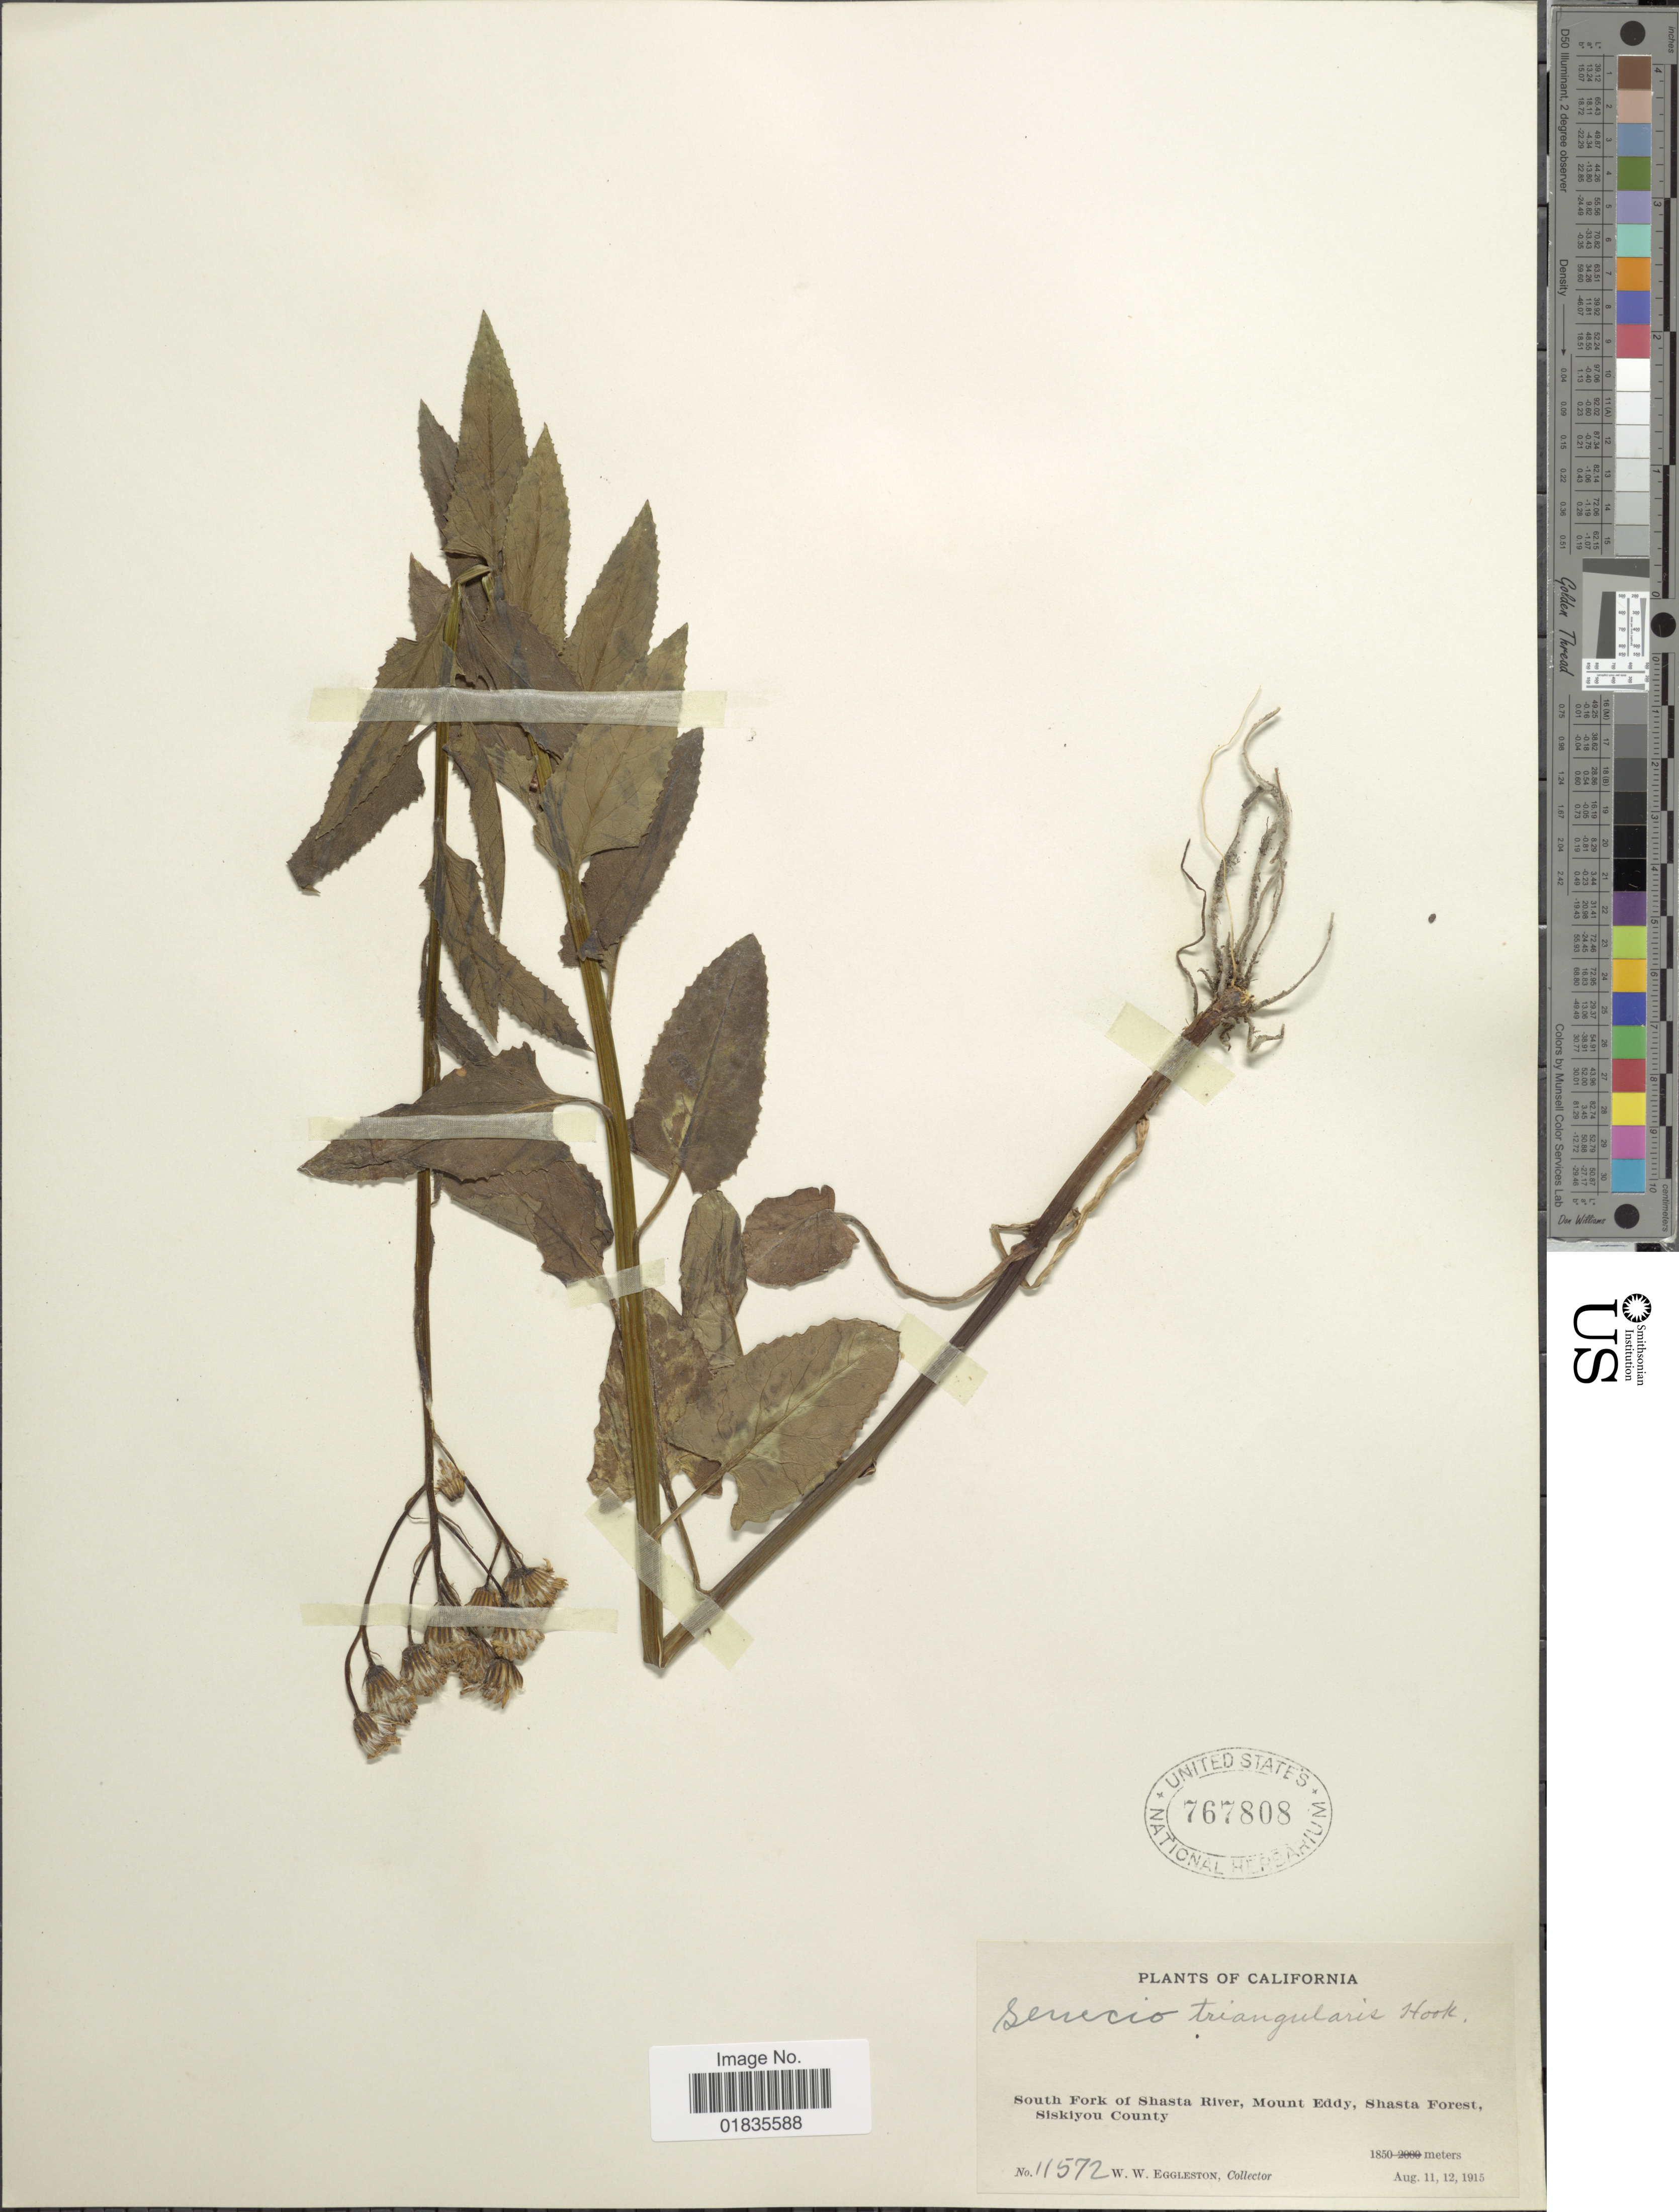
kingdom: Plantae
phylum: Tracheophyta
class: Magnoliopsida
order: Asterales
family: Asteraceae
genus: Senecio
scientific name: Senecio triangularis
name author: Hook.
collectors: W. W. Eggleston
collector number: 11572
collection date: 1915-08-11/1915-08-12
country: United States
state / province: California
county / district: Siskiyou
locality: South Fork of Shasta River, Mount Eddy, Shasta Forest, Siskiyou County.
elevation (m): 1850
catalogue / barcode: US 767808